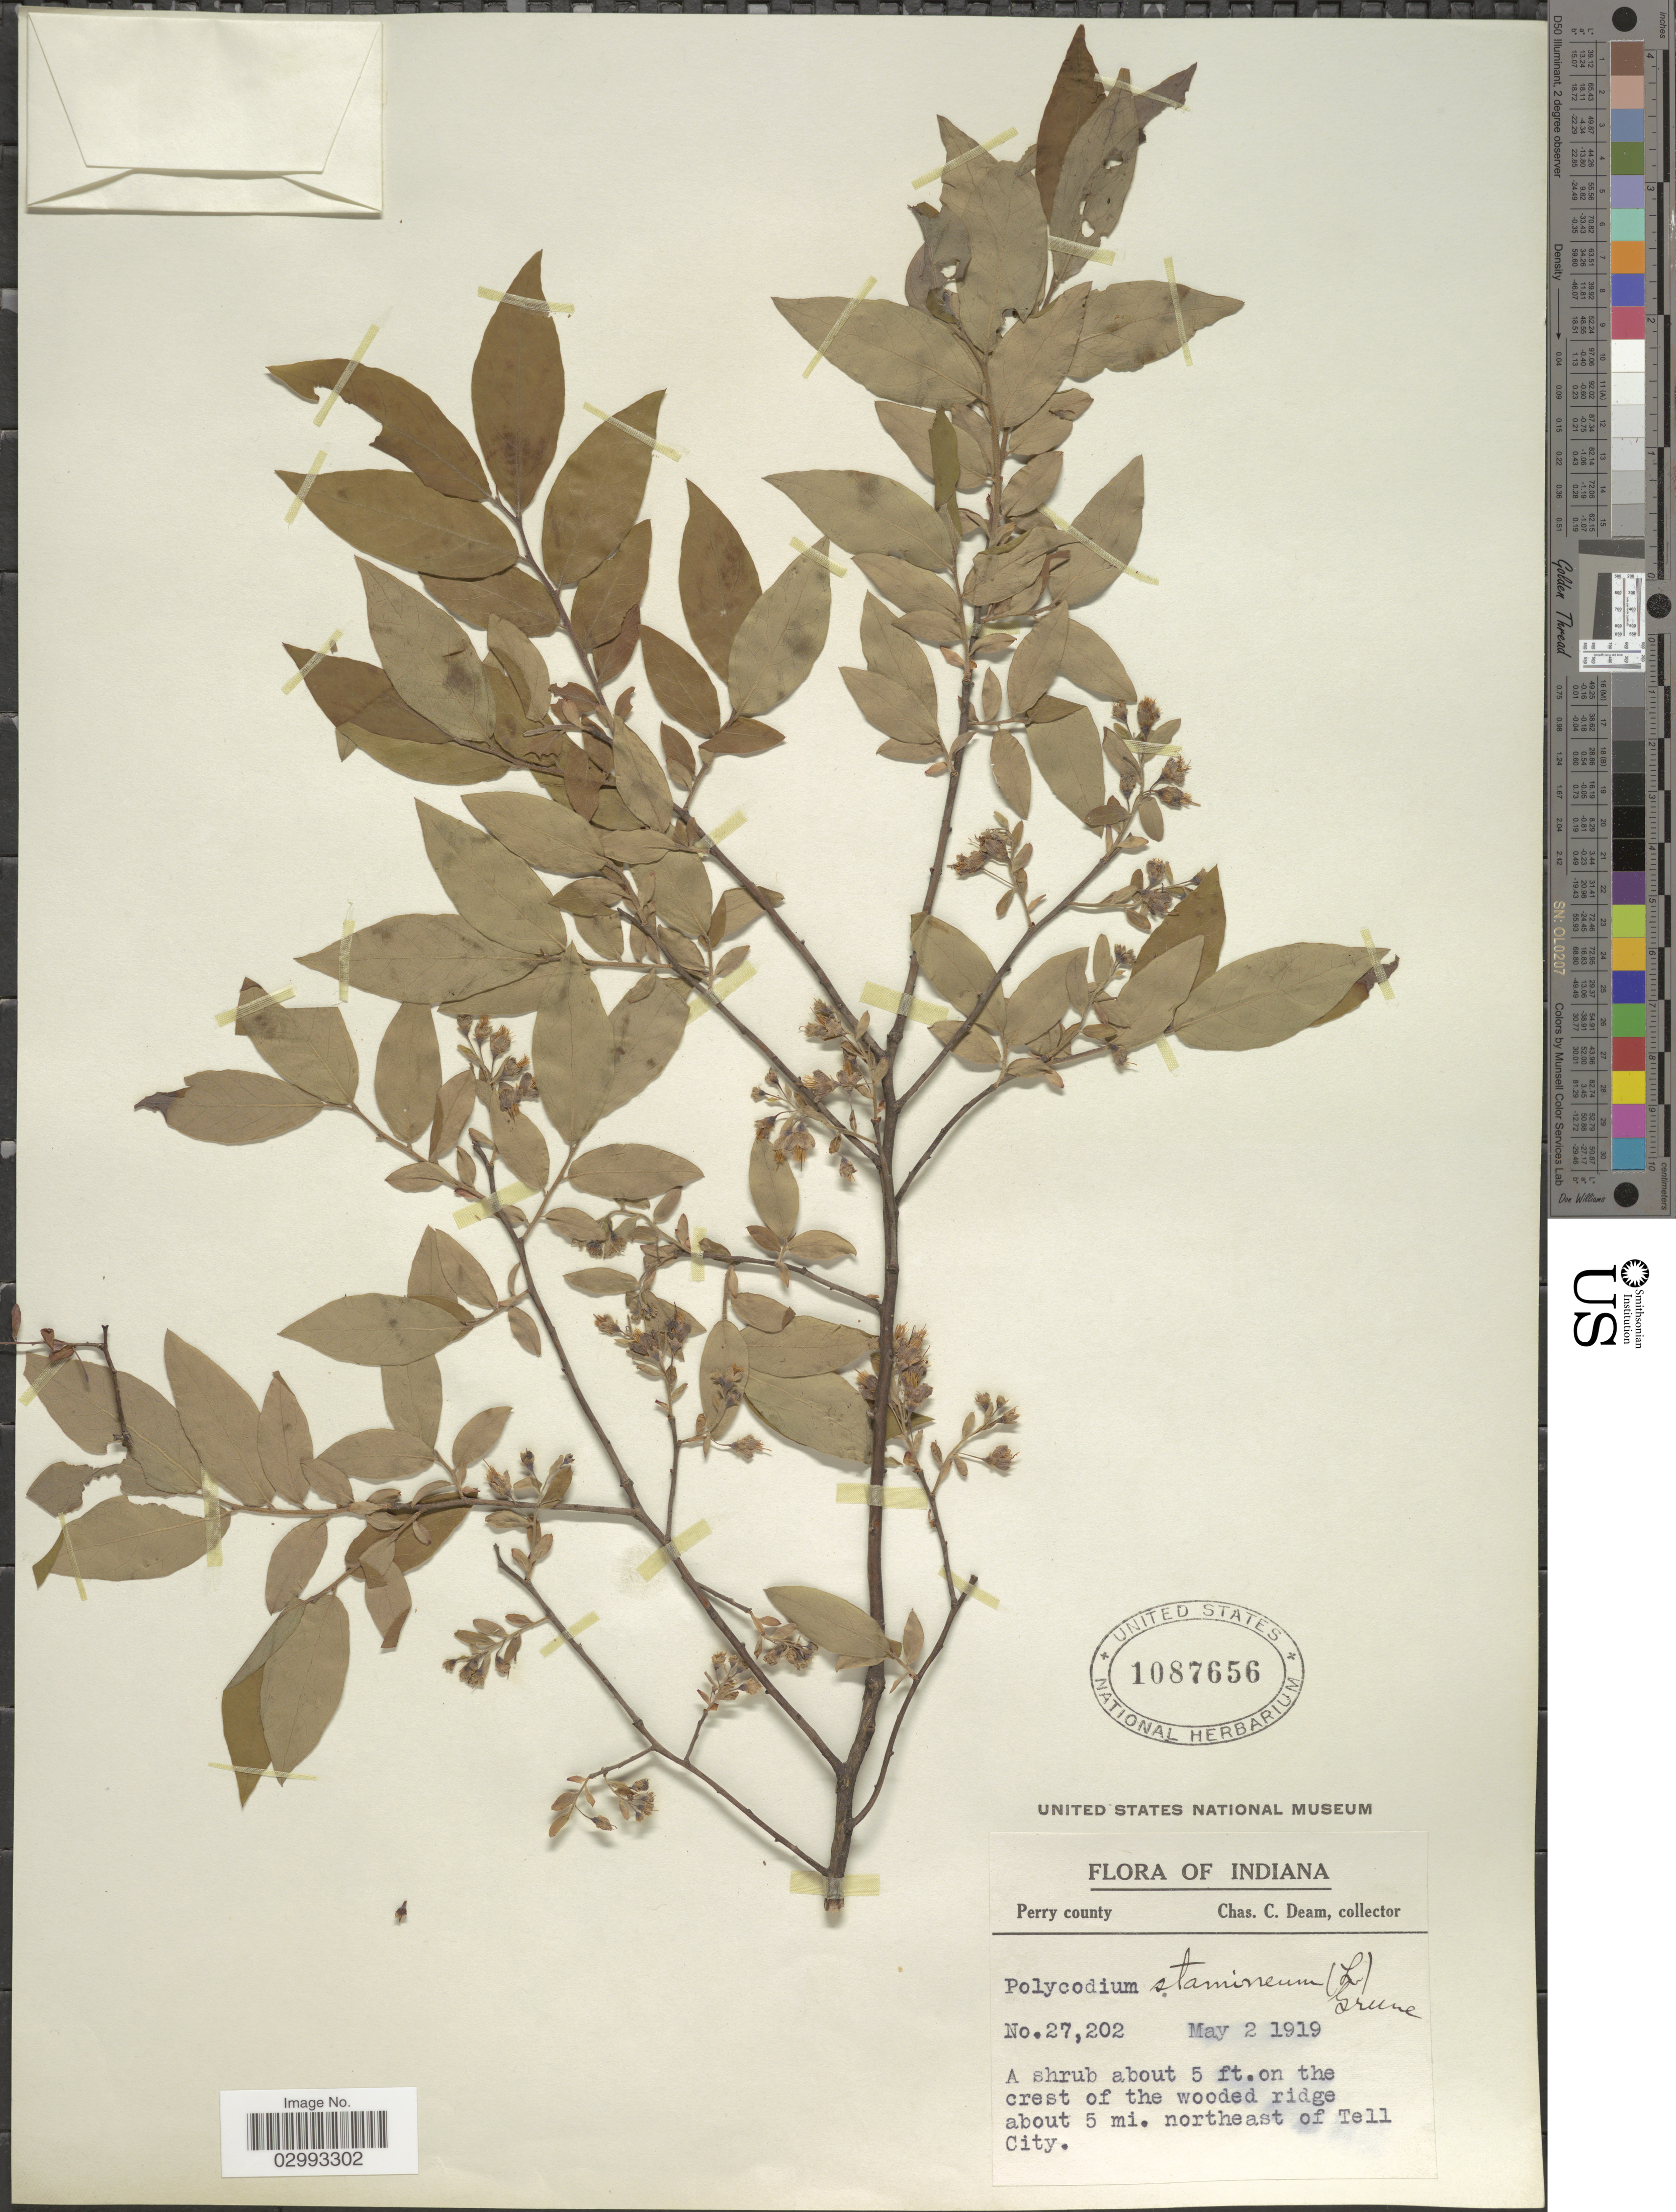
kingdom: Plantae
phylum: Tracheophyta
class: Magnoliopsida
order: Ericales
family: Ericaceae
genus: Polycodium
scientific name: Polycodium stamineum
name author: (L.) Greene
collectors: C. C. Deam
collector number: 27202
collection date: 1919-05-02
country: United States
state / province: Indiana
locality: Perry county. A shrub about 5 ft. on the crest of the wooded ridge about 5 mi. northeast of Tell City.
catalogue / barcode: US 1087656